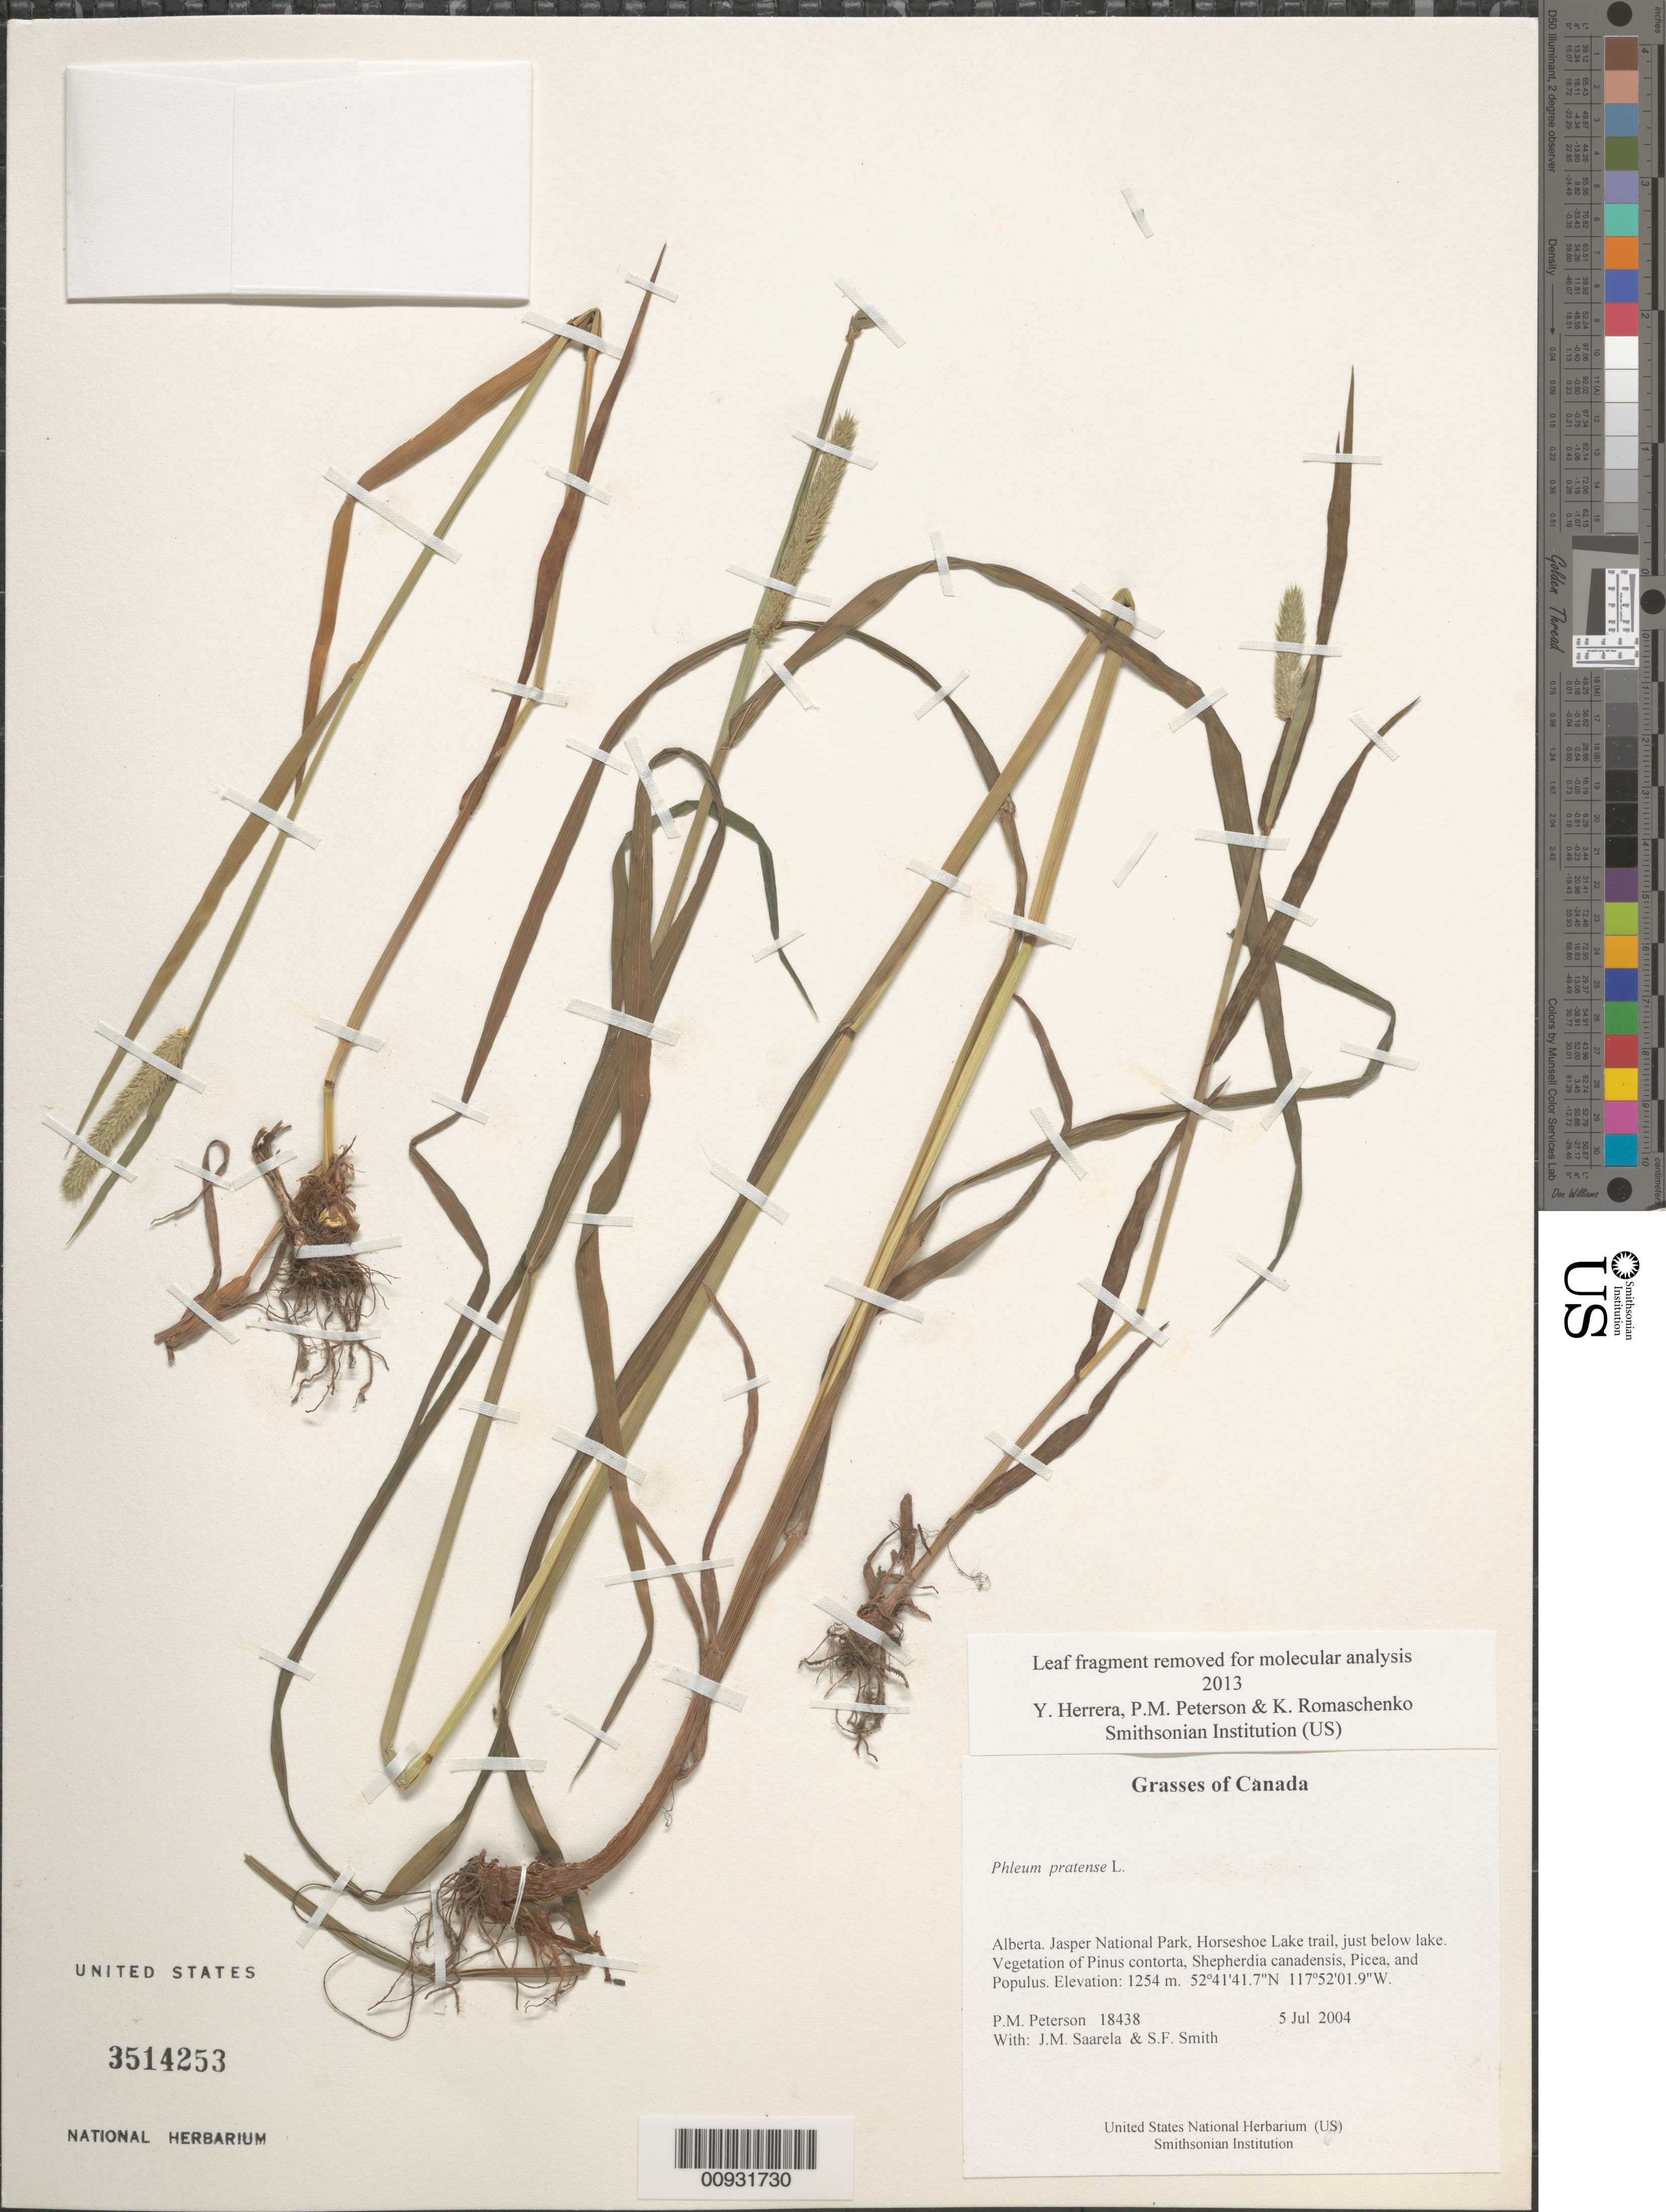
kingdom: Plantae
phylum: Tracheophyta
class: Liliopsida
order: Poales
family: Poaceae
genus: Phleum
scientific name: Phleum pratense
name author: L.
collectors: P. M. Peterson, J. Saarela & S.F. Smith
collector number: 18438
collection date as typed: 05 Jul 2004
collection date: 2004-07-05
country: Canada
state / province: Alberta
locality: Jasper National Park, Horseshoe Lake trail, just below lake. Vegetation of Pinus contorta, Shepherdia canadensis, Picea, and Populus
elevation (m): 1254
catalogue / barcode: US 3514253